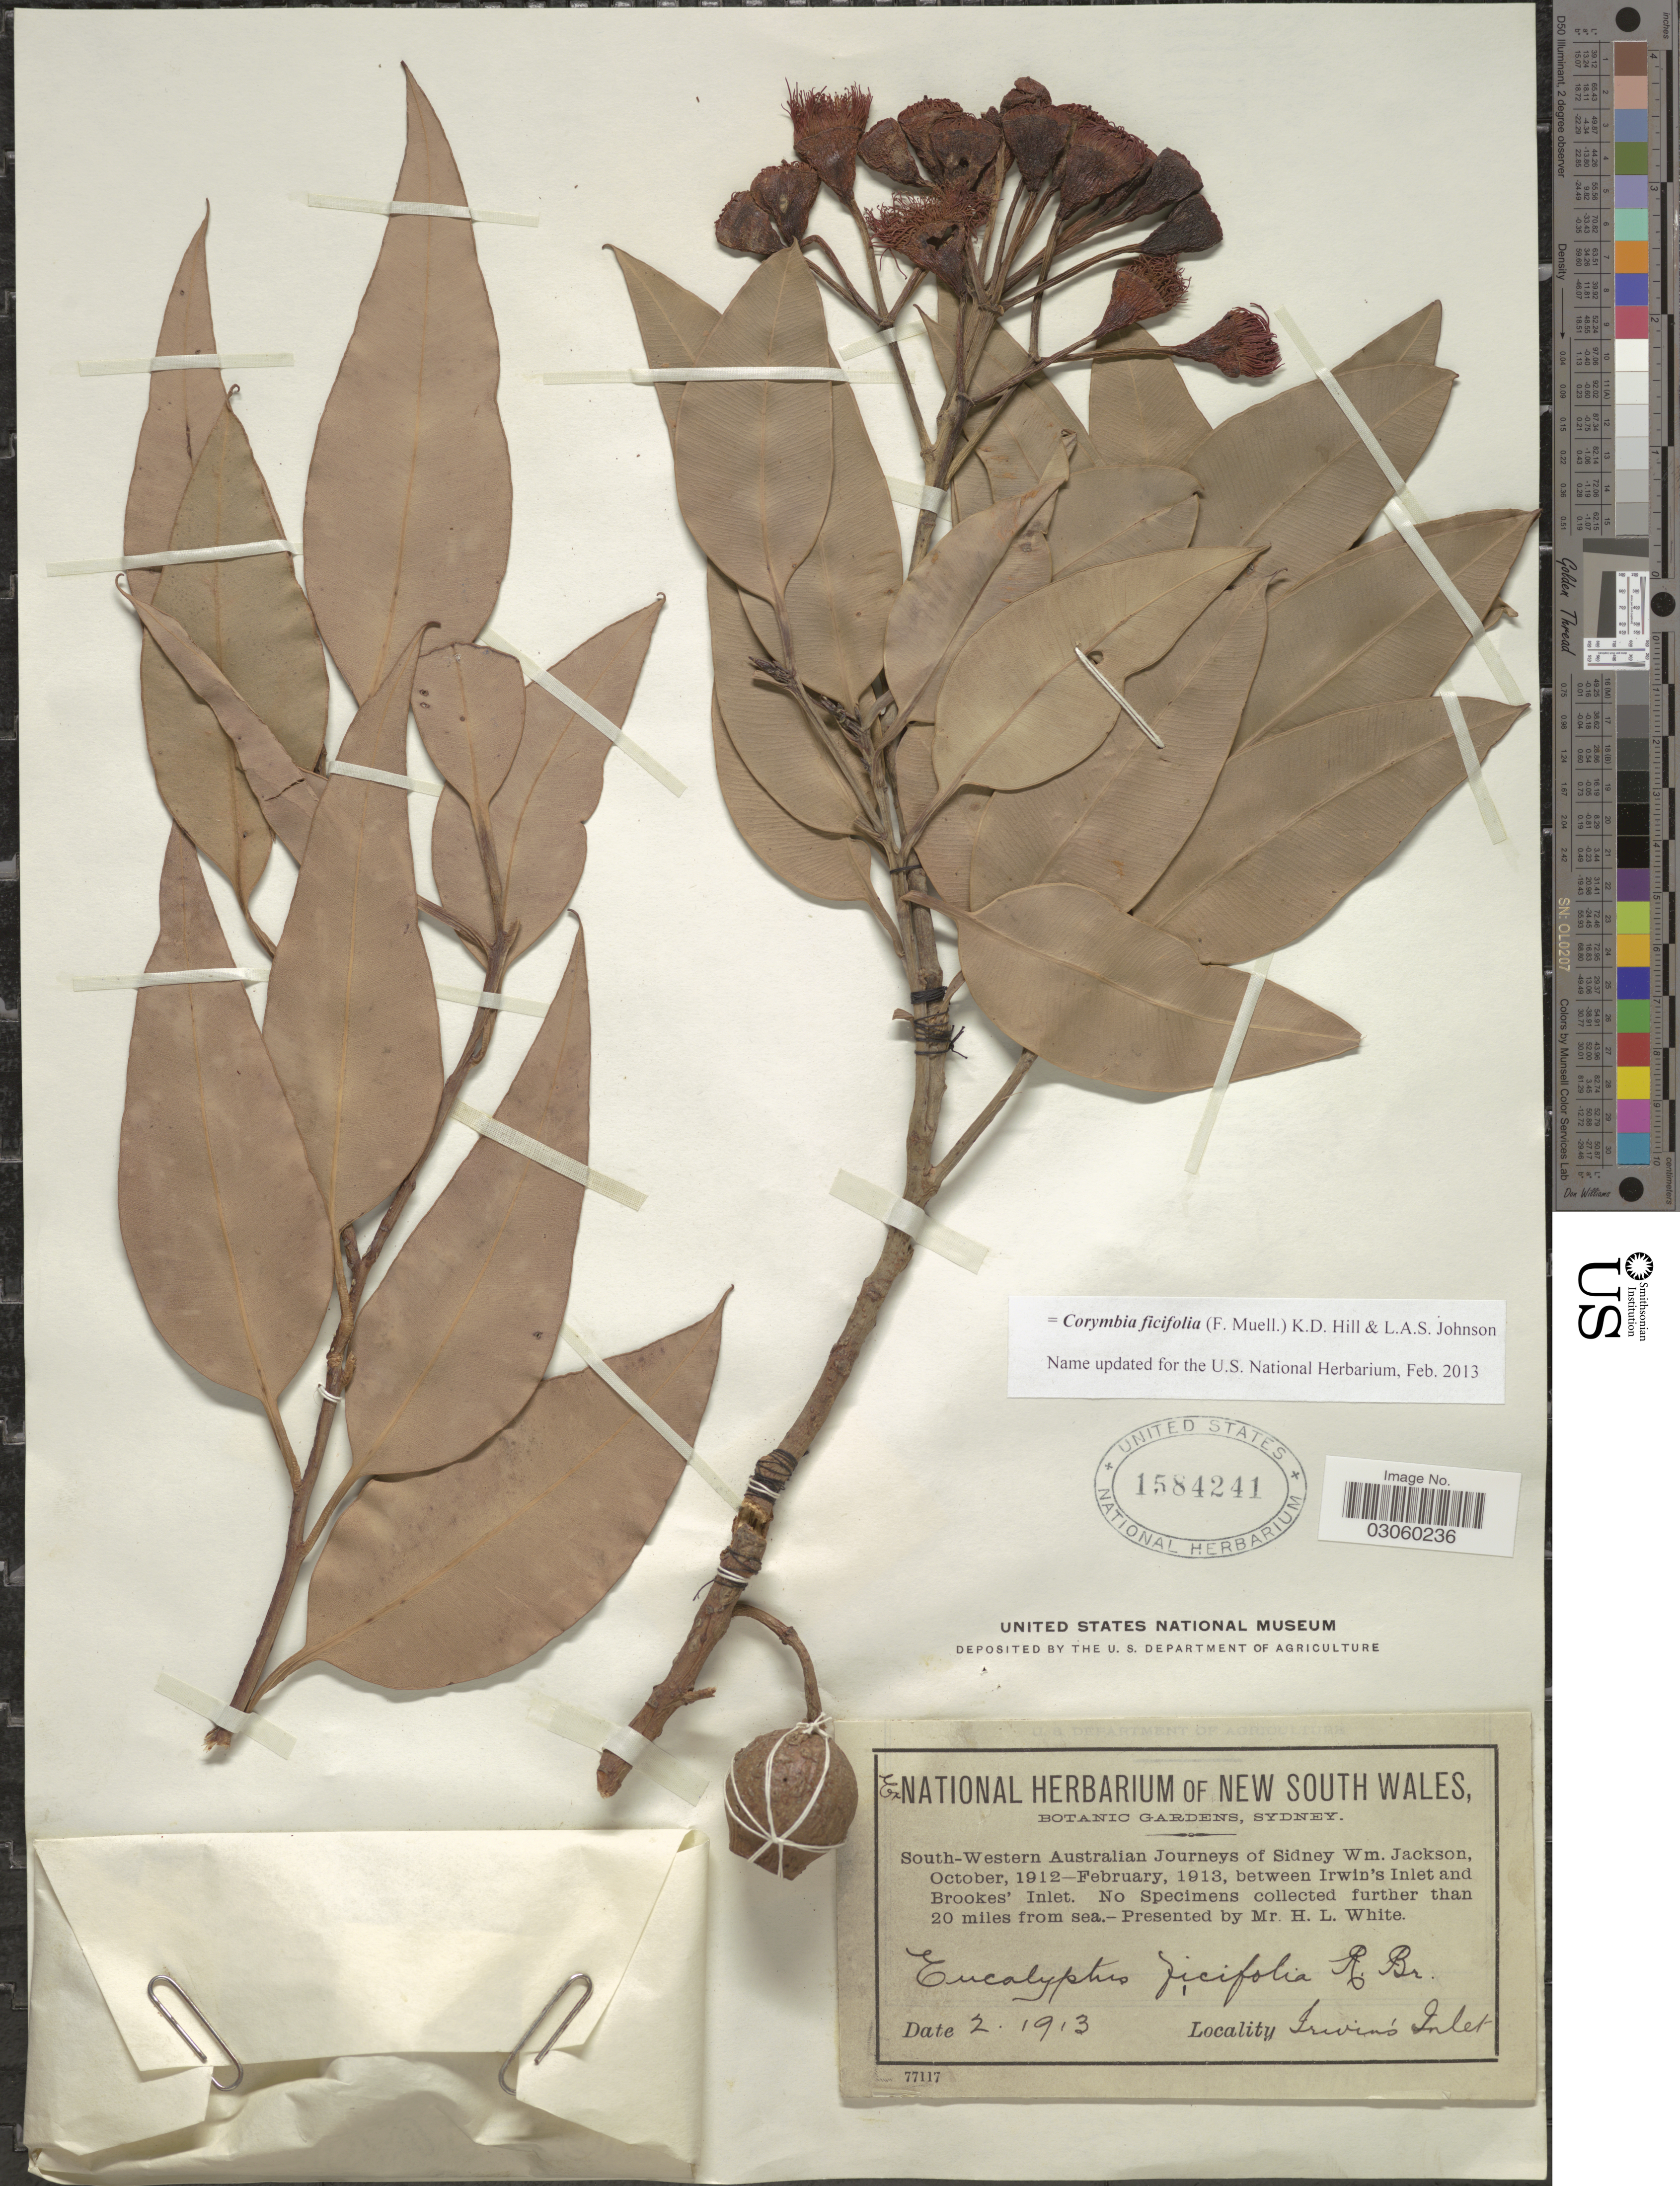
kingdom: Plantae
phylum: Tracheophyta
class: Magnoliopsida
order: Myrtales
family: Myrtaceae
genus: Corymbia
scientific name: Corymbia ficifolia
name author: (F. Muell.) K.D. Hill & L.A.S. Johnson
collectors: Jackson, S. W.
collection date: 1913-02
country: Australia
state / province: New South Wales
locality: Irwin's Inlet. South-Western Australia, between Irwin's Inlet and Brookes' Inlet.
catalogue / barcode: US 1584241